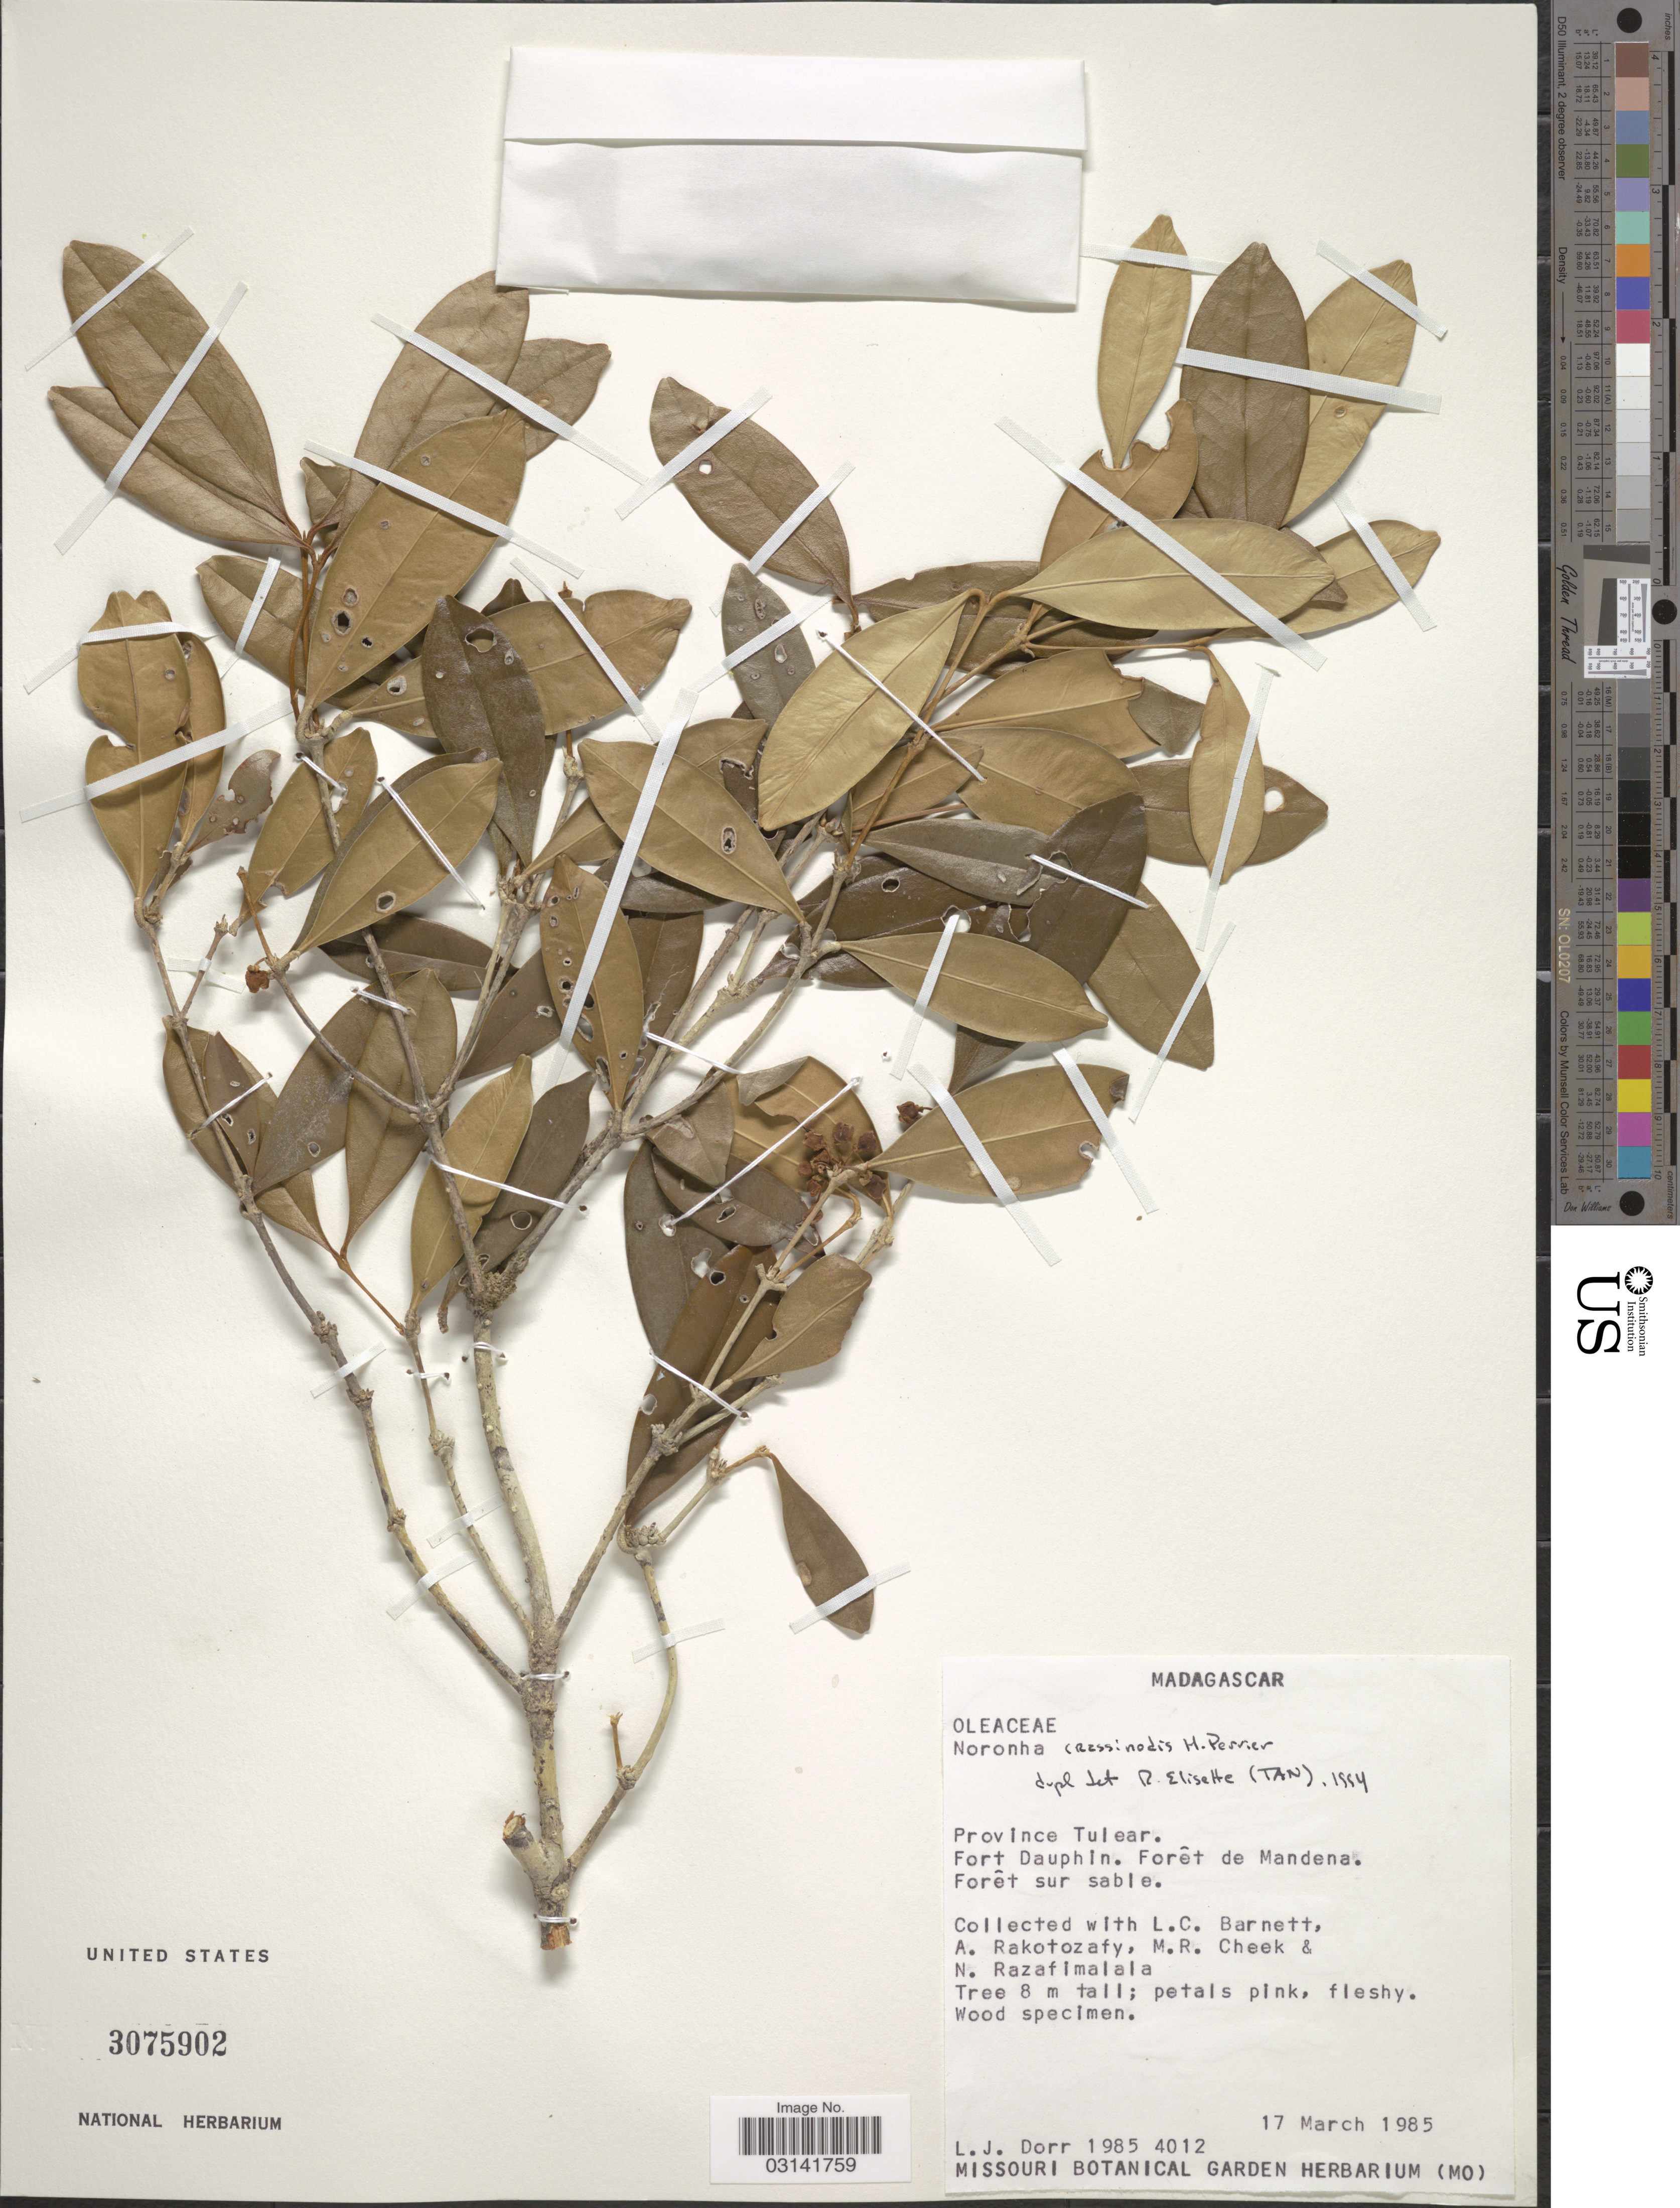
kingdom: Plantae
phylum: Tracheophyta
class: Magnoliopsida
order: Lamiales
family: Oleaceae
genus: Noronhia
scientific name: Noronhia crassinodis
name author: H. Perrier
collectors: L. J. Dorr, L. C. Barnett, A. Rakotozafy, M. Cheek & N. Razafimalala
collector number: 1985/4012?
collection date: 1985-03-17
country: Madagascar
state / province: Anosy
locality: Province Tulear. Fort Dauphin. Forêt de Mandena. Forêt sur sable.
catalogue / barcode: US 3075902